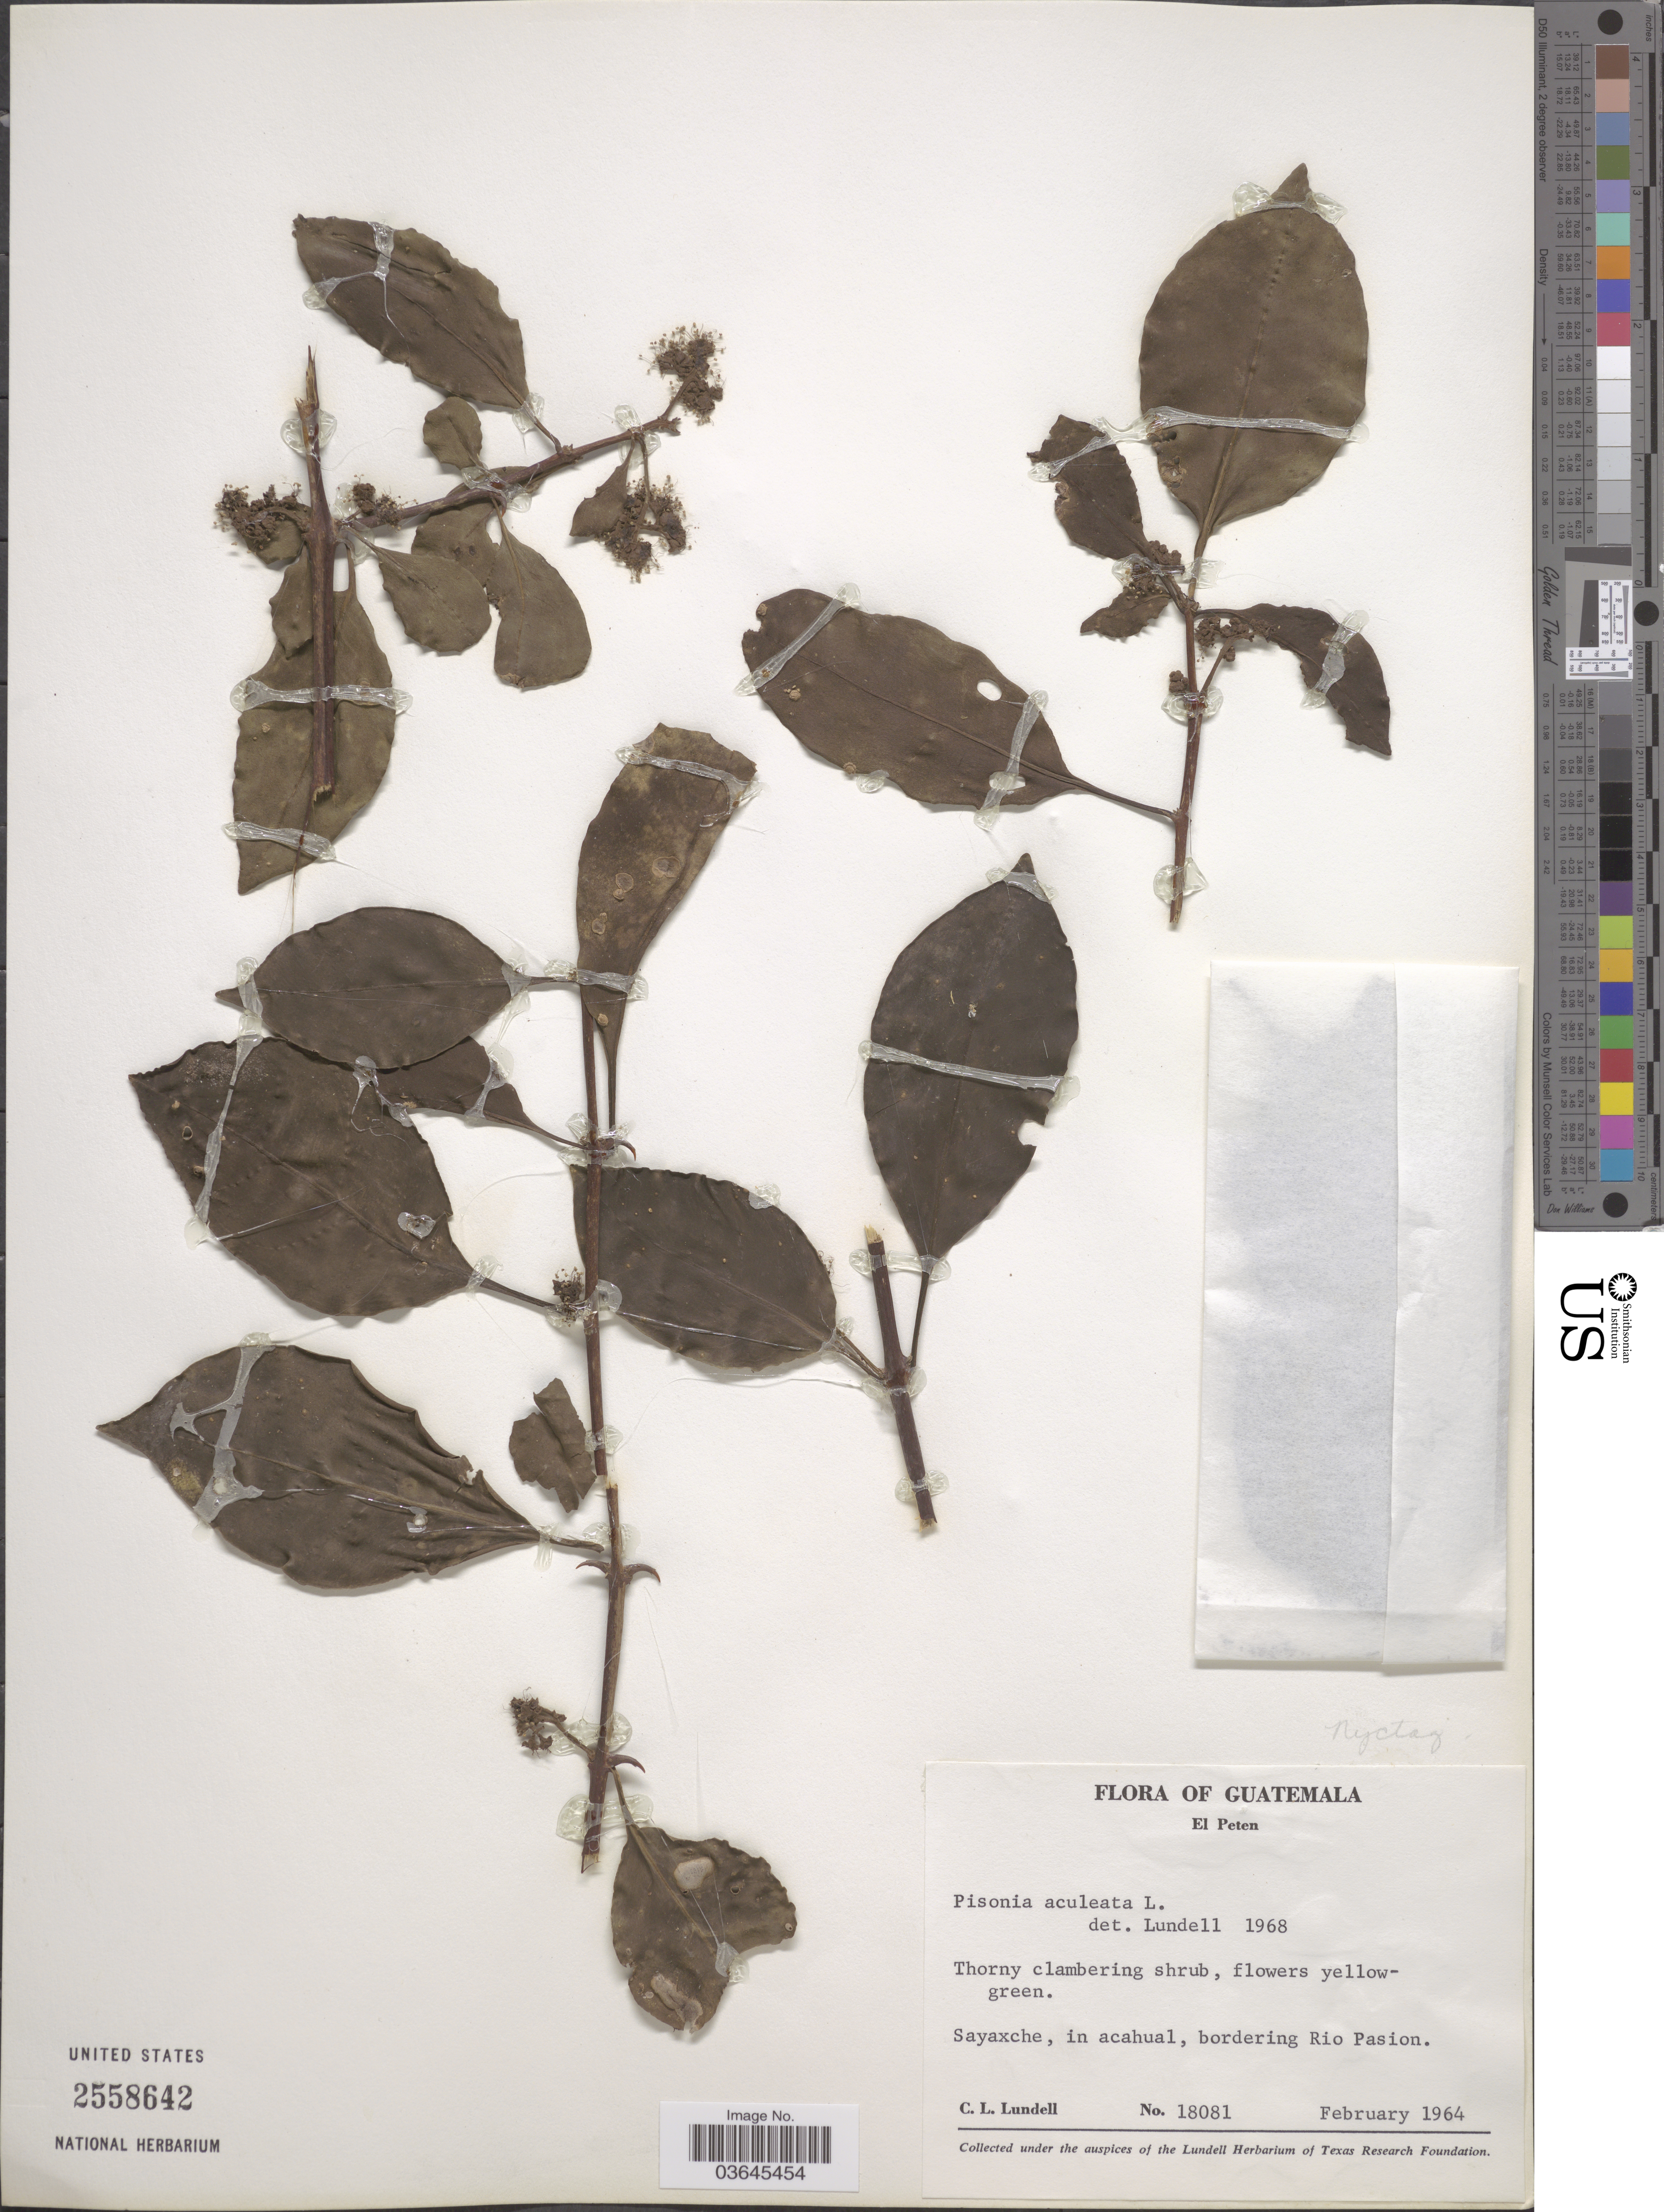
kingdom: Plantae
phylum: Tracheophyta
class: Magnoliopsida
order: Caryophyllales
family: Nyctaginaceae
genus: Pisonia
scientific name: Pisonia aculeata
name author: L.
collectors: C. L. Lundell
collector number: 18081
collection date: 1964-02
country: Guatemala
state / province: El Petén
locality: Sayaxche, in acahual, bordering Rio Pasion.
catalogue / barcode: US 2558642